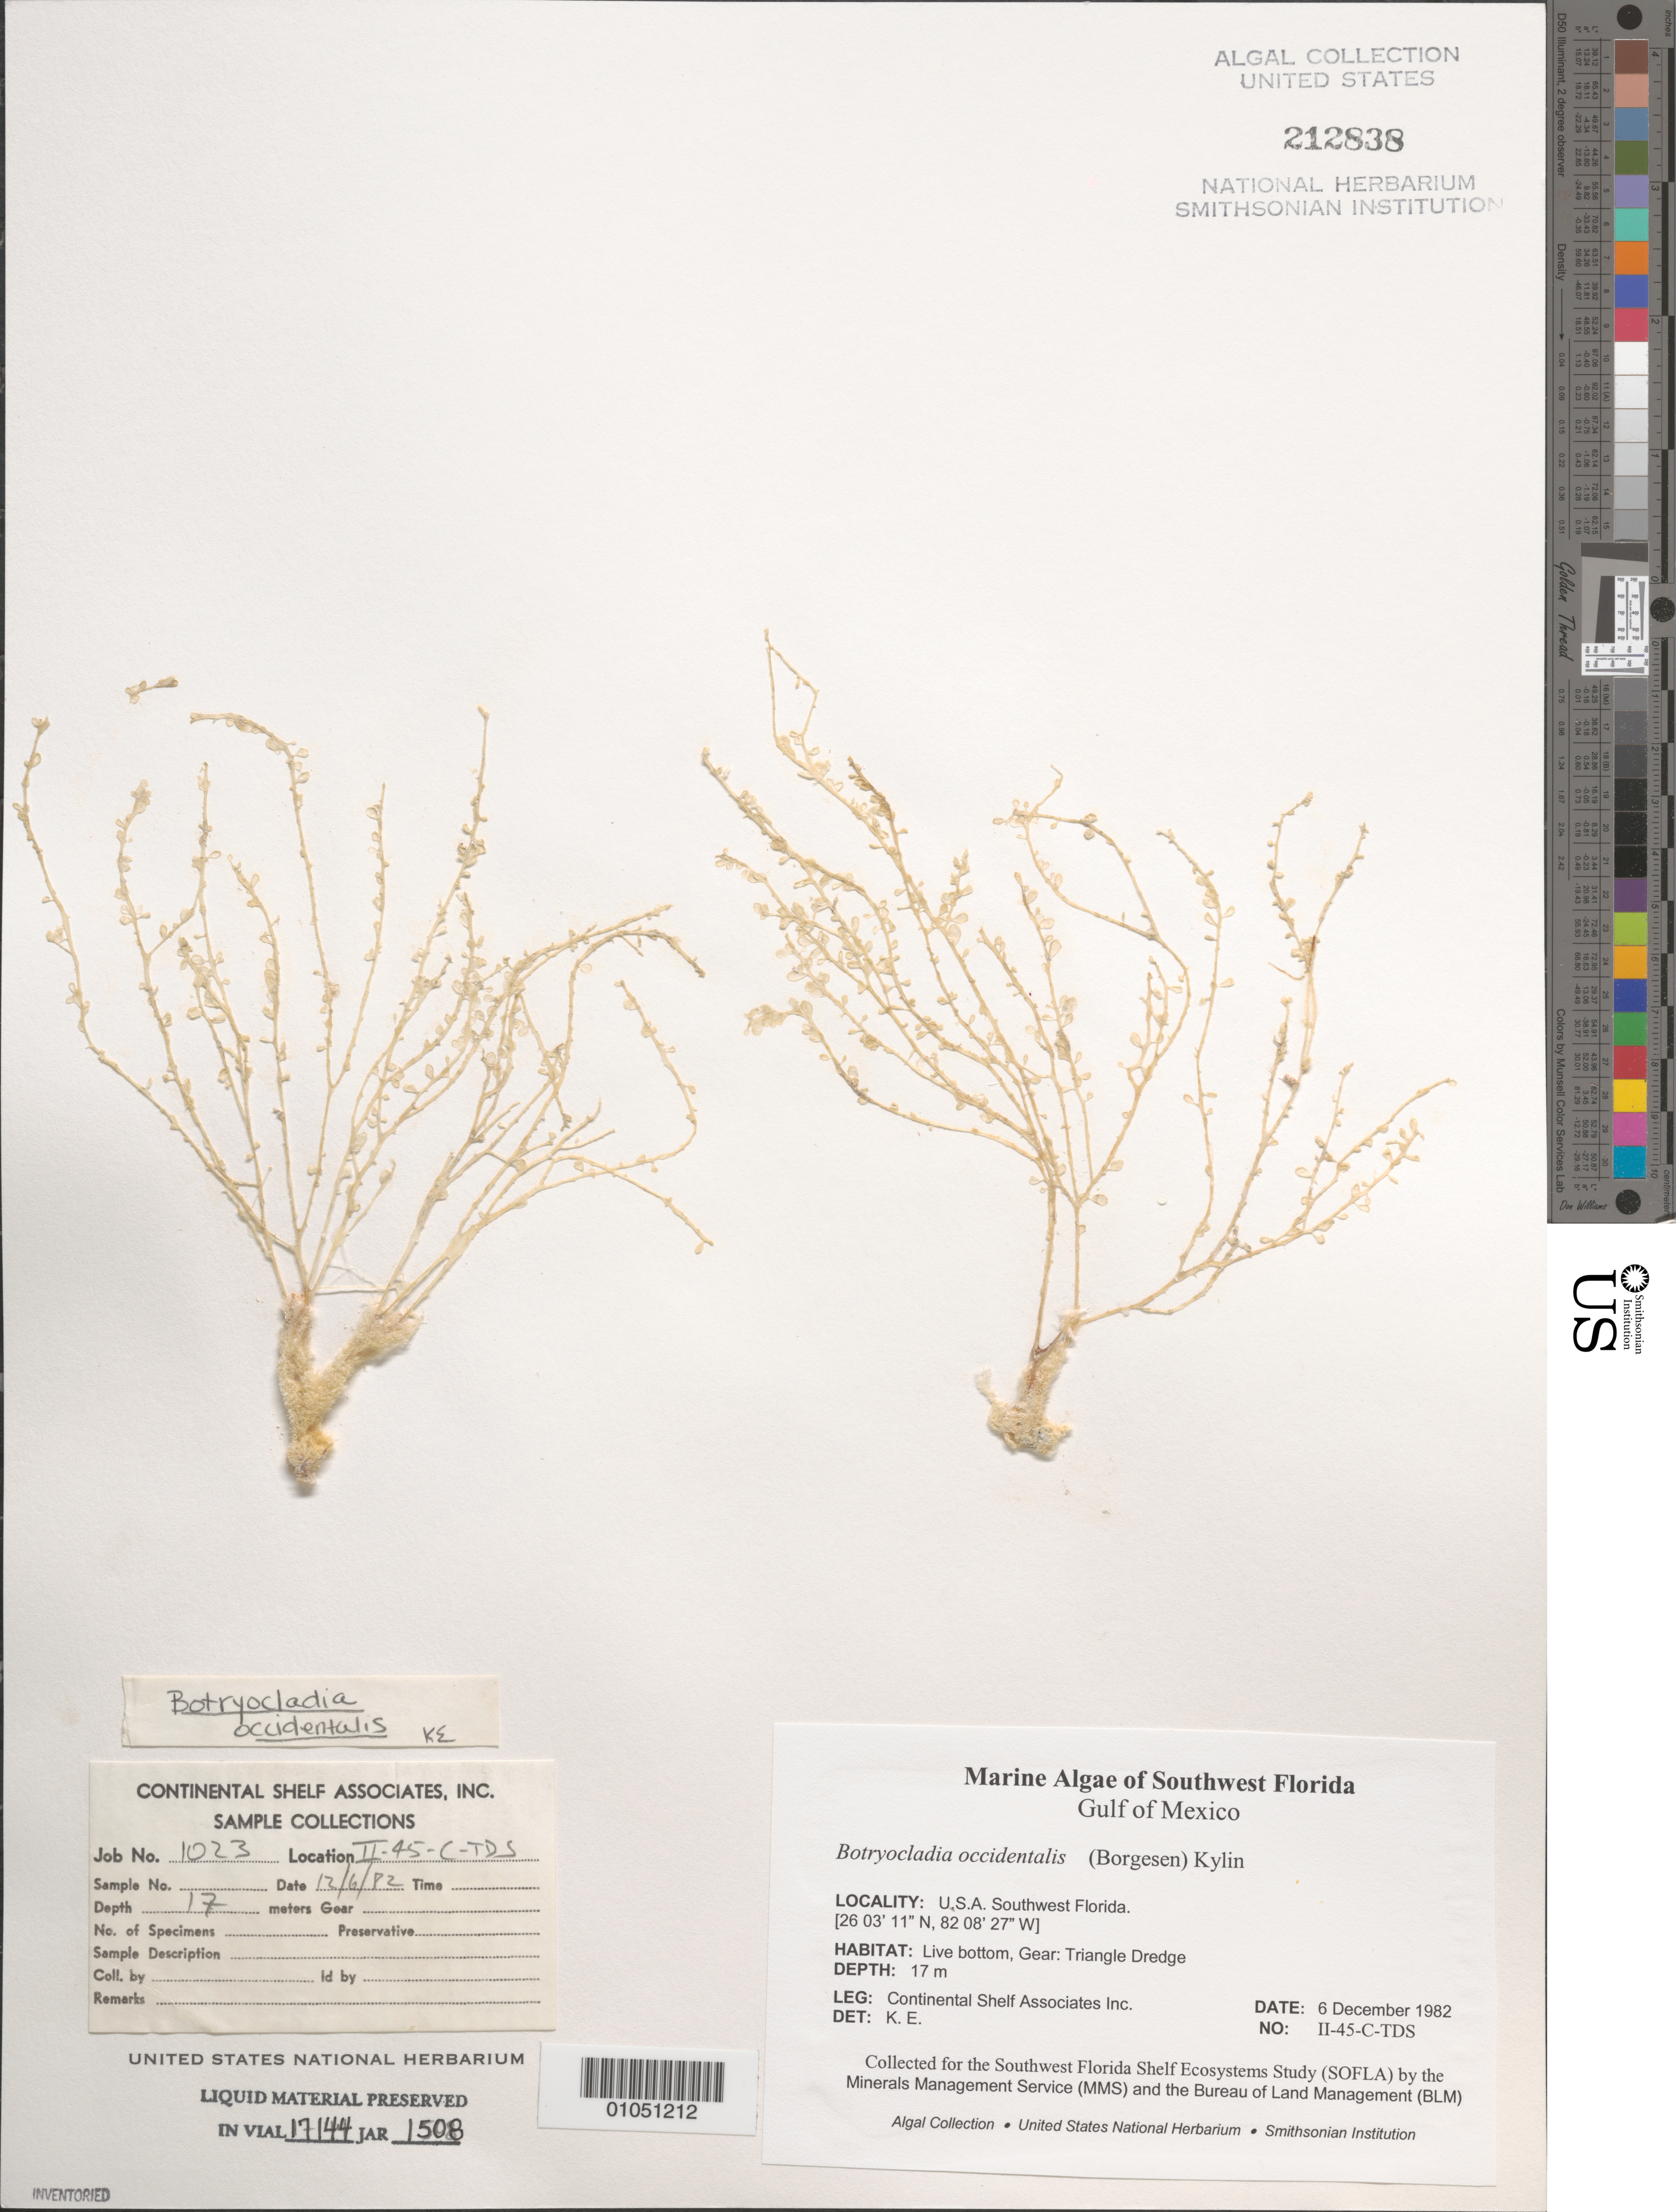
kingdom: Plantae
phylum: Rhodophyta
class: Florideophyceae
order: Rhodymeniales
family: Rhodymeniaceae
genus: Botryocladia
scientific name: Botryocladia occidentalis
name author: (Børgesen) Kylin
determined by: E., K.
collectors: Continental Shelf Associates for the MMS/BLM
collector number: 1023-II-45-C-TDS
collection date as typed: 06 Dec 1982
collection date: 1982-12-06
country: United States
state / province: Florida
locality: Gulf of Mexico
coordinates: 26 03'11"N, 82 08'27"W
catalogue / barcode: US 212838